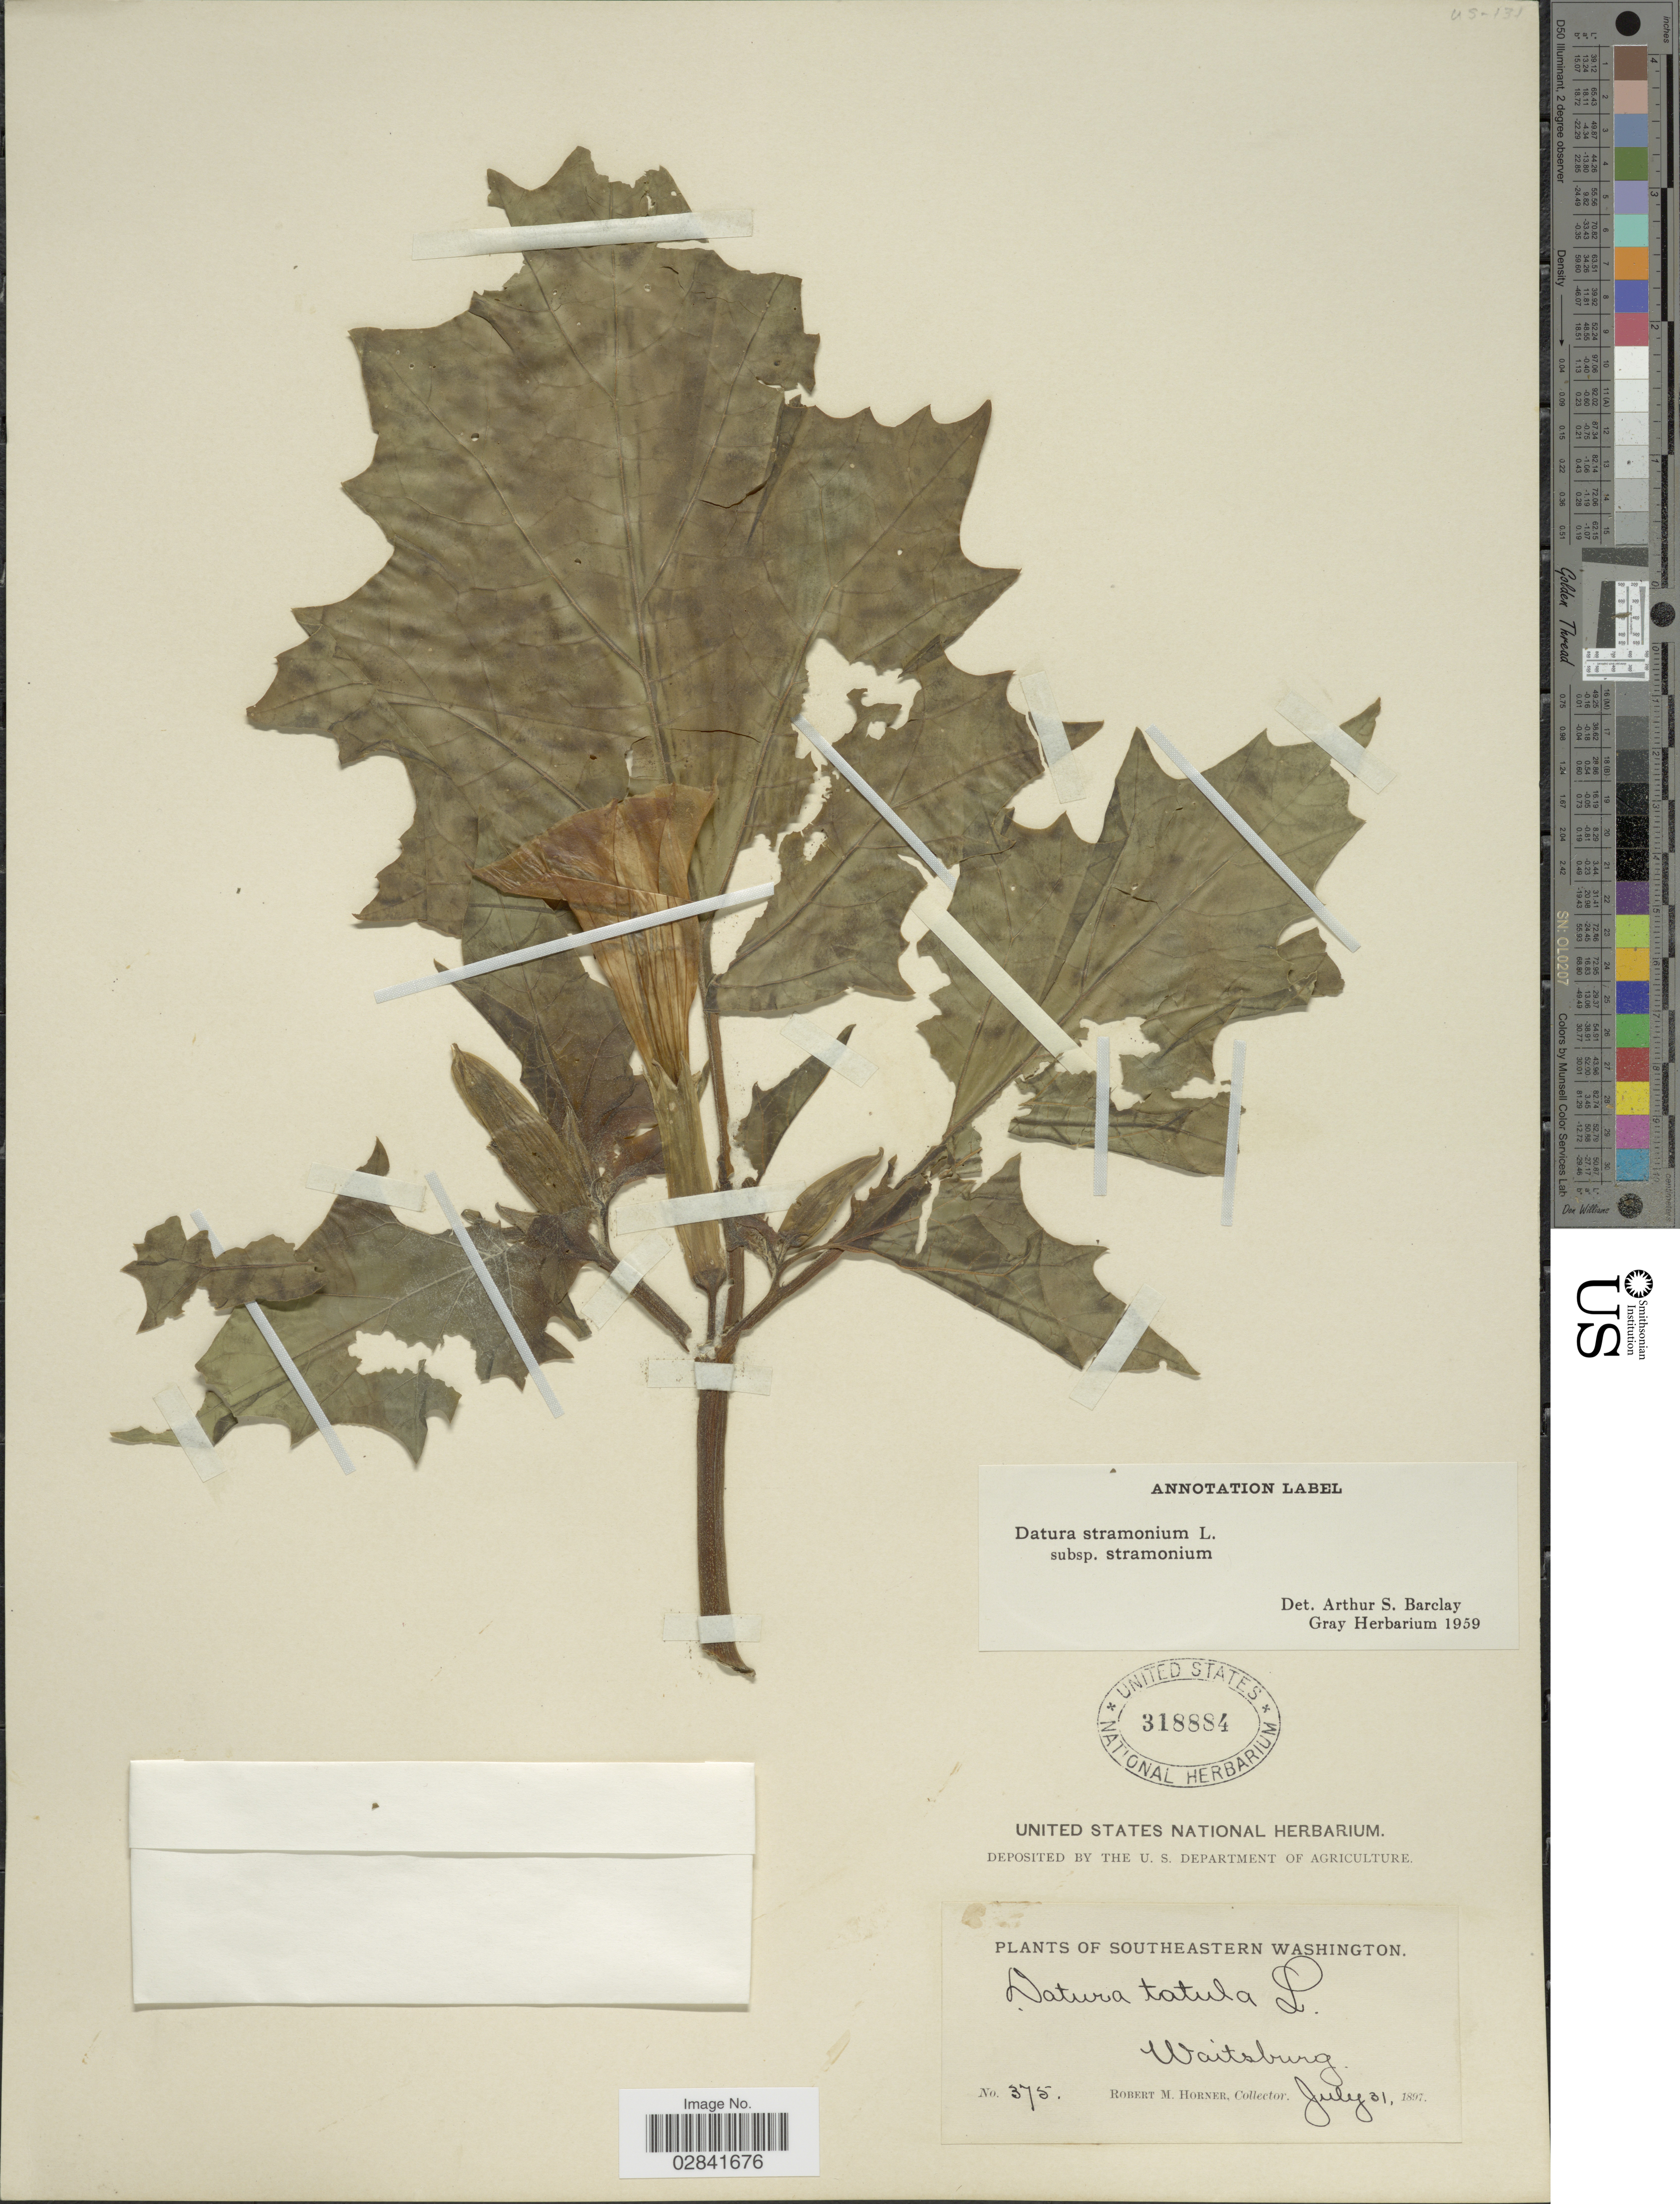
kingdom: Plantae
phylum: Tracheophyta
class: Magnoliopsida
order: Solanales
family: Solanaceae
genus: Datura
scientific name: Datura stramonium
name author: L.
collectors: R. Horner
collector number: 375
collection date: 1897-07-31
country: United States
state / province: Washington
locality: Southweastern Washington. Waitsburg.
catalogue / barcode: US 318884